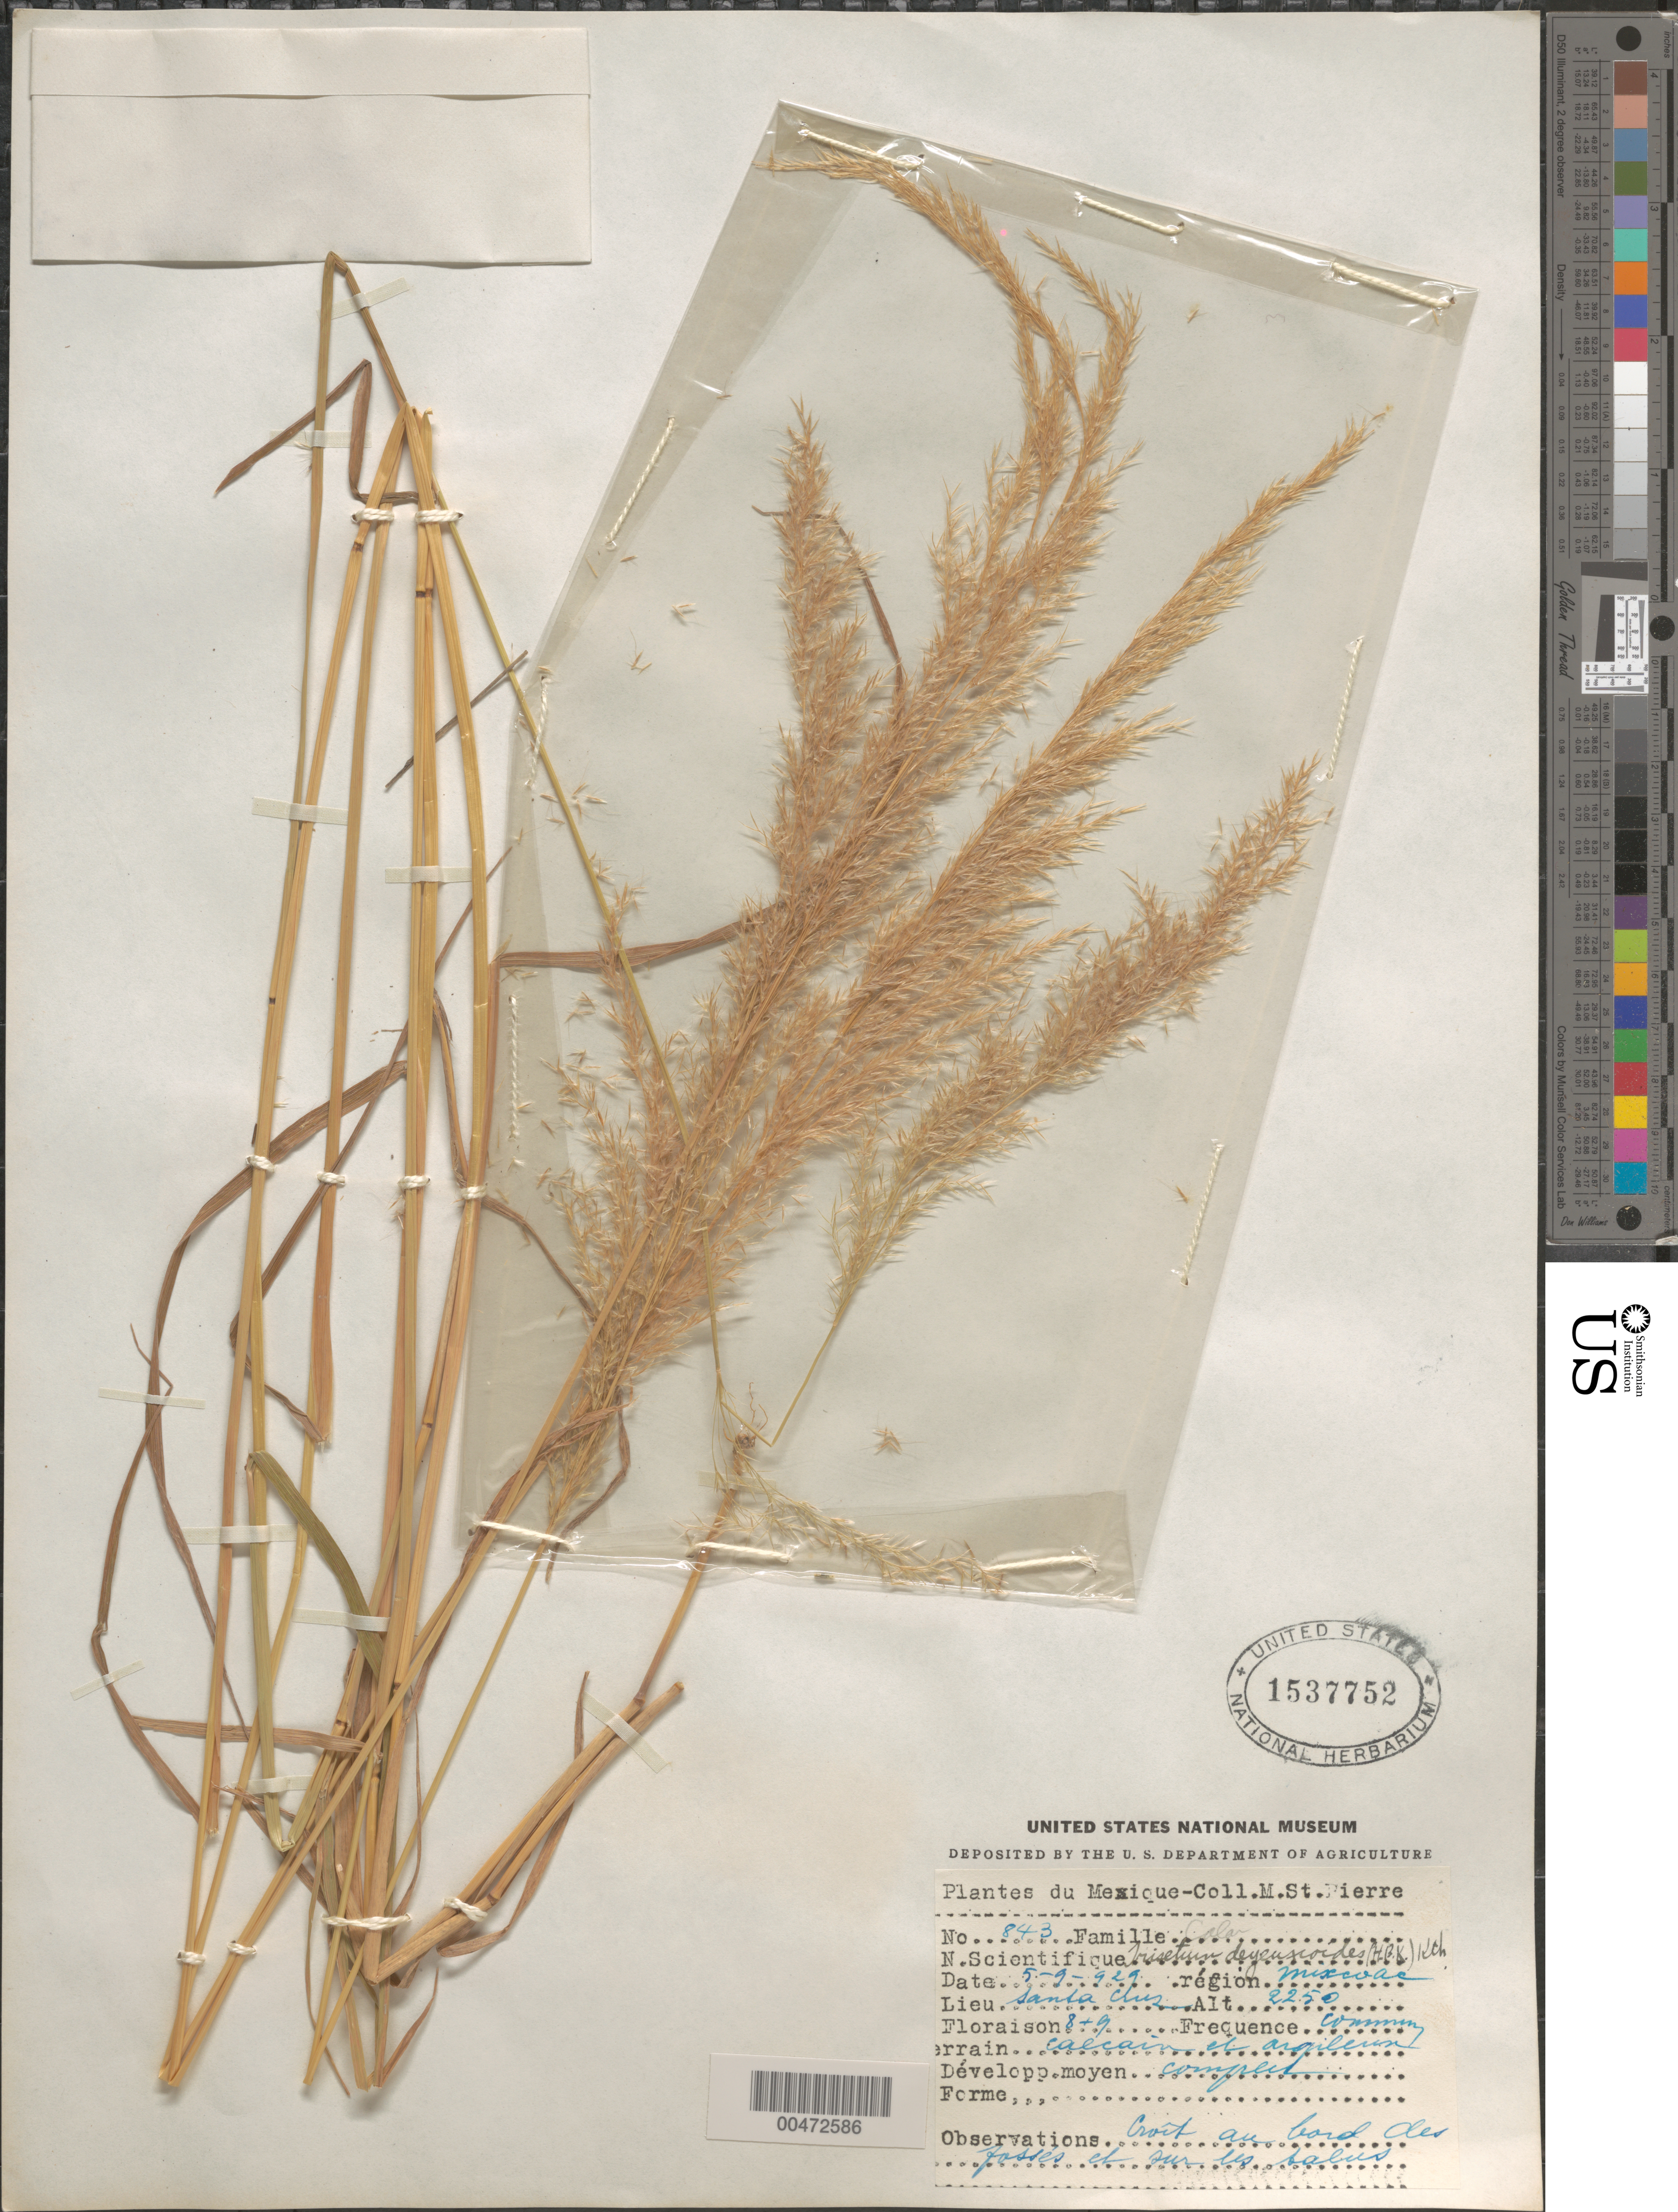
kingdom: Plantae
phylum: Tracheophyta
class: Liliopsida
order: Poales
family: Poaceae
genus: Trisetum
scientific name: Trisetum deyeuxioides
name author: (Kunth) Kunth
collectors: M. Saint-Pierre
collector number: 843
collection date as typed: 9 May 1929 or 5 Sep 1929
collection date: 1929-05-09 or 1929-09-05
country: Mexico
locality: Mixcoac, Santa Cruz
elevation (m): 2250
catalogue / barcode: US 1537752